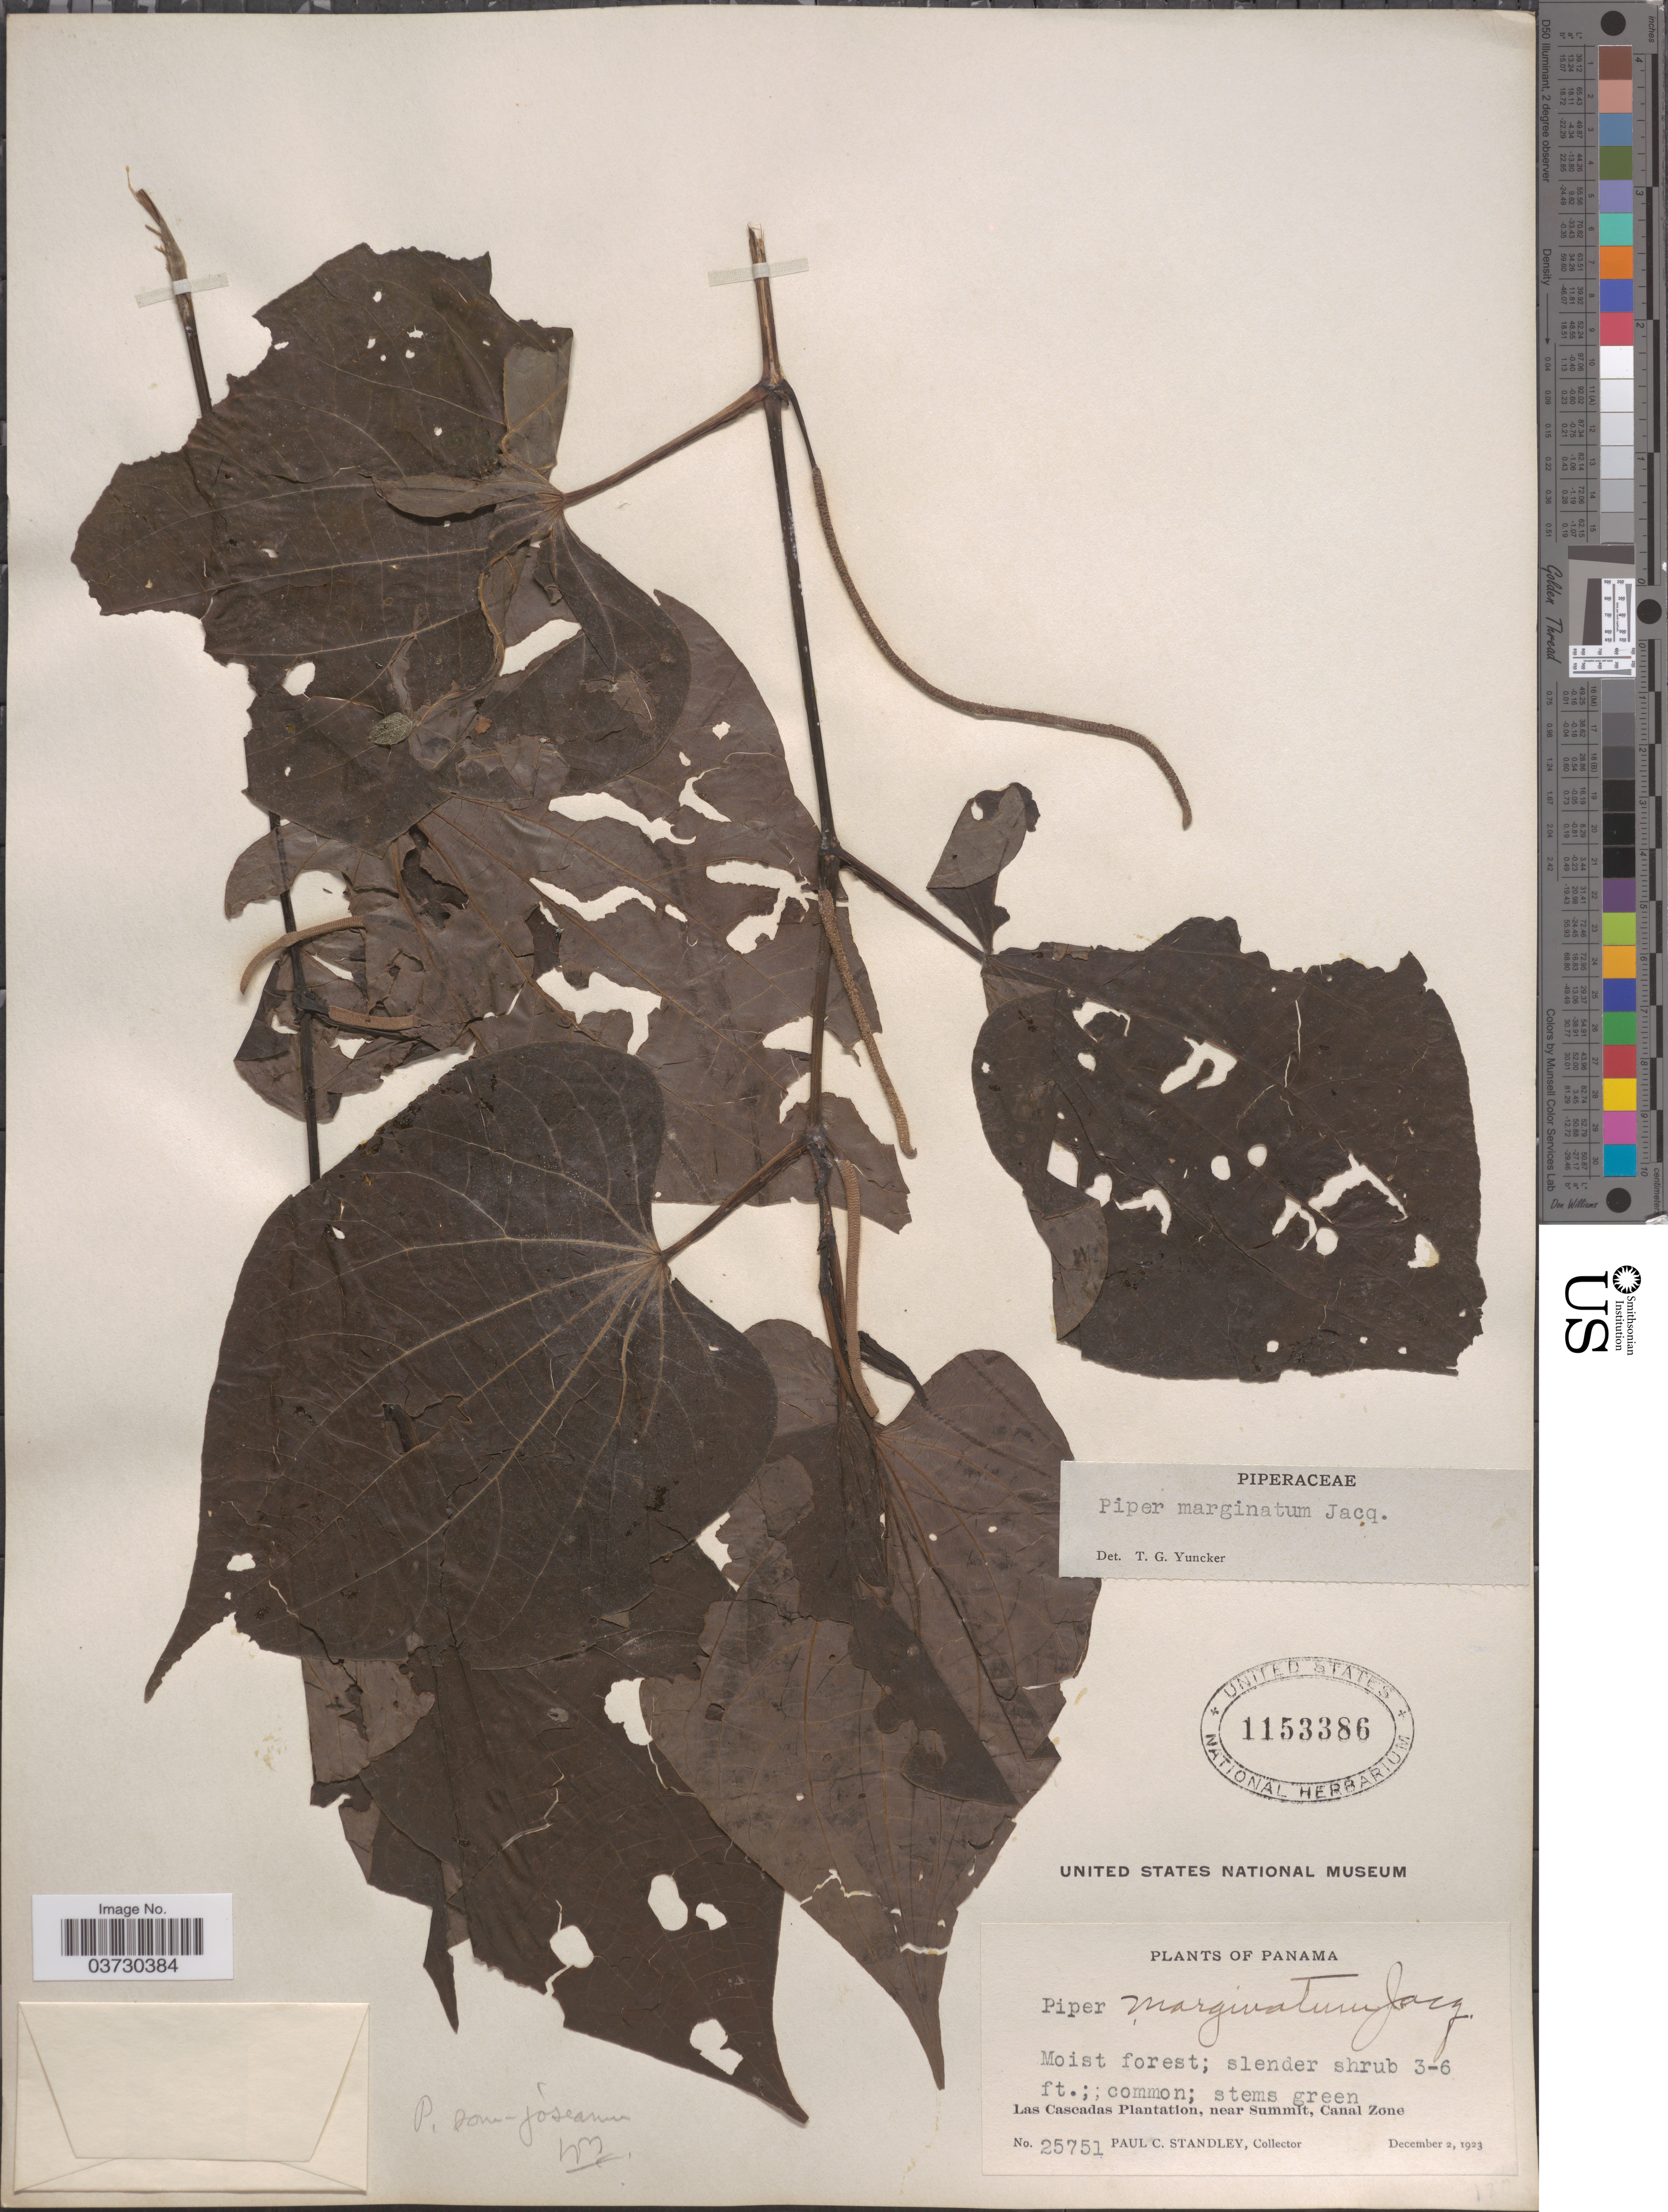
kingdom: Plantae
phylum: Tracheophyta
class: Magnoliopsida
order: Piperales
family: Piperaceae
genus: Piper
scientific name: Piper marginatum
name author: Jacq.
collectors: P. C. Standley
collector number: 25751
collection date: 1923-12-02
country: Panama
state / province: Colón / Panamá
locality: Las Cascadas Plantation, near Summit, Canal Zone.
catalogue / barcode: US 1153386